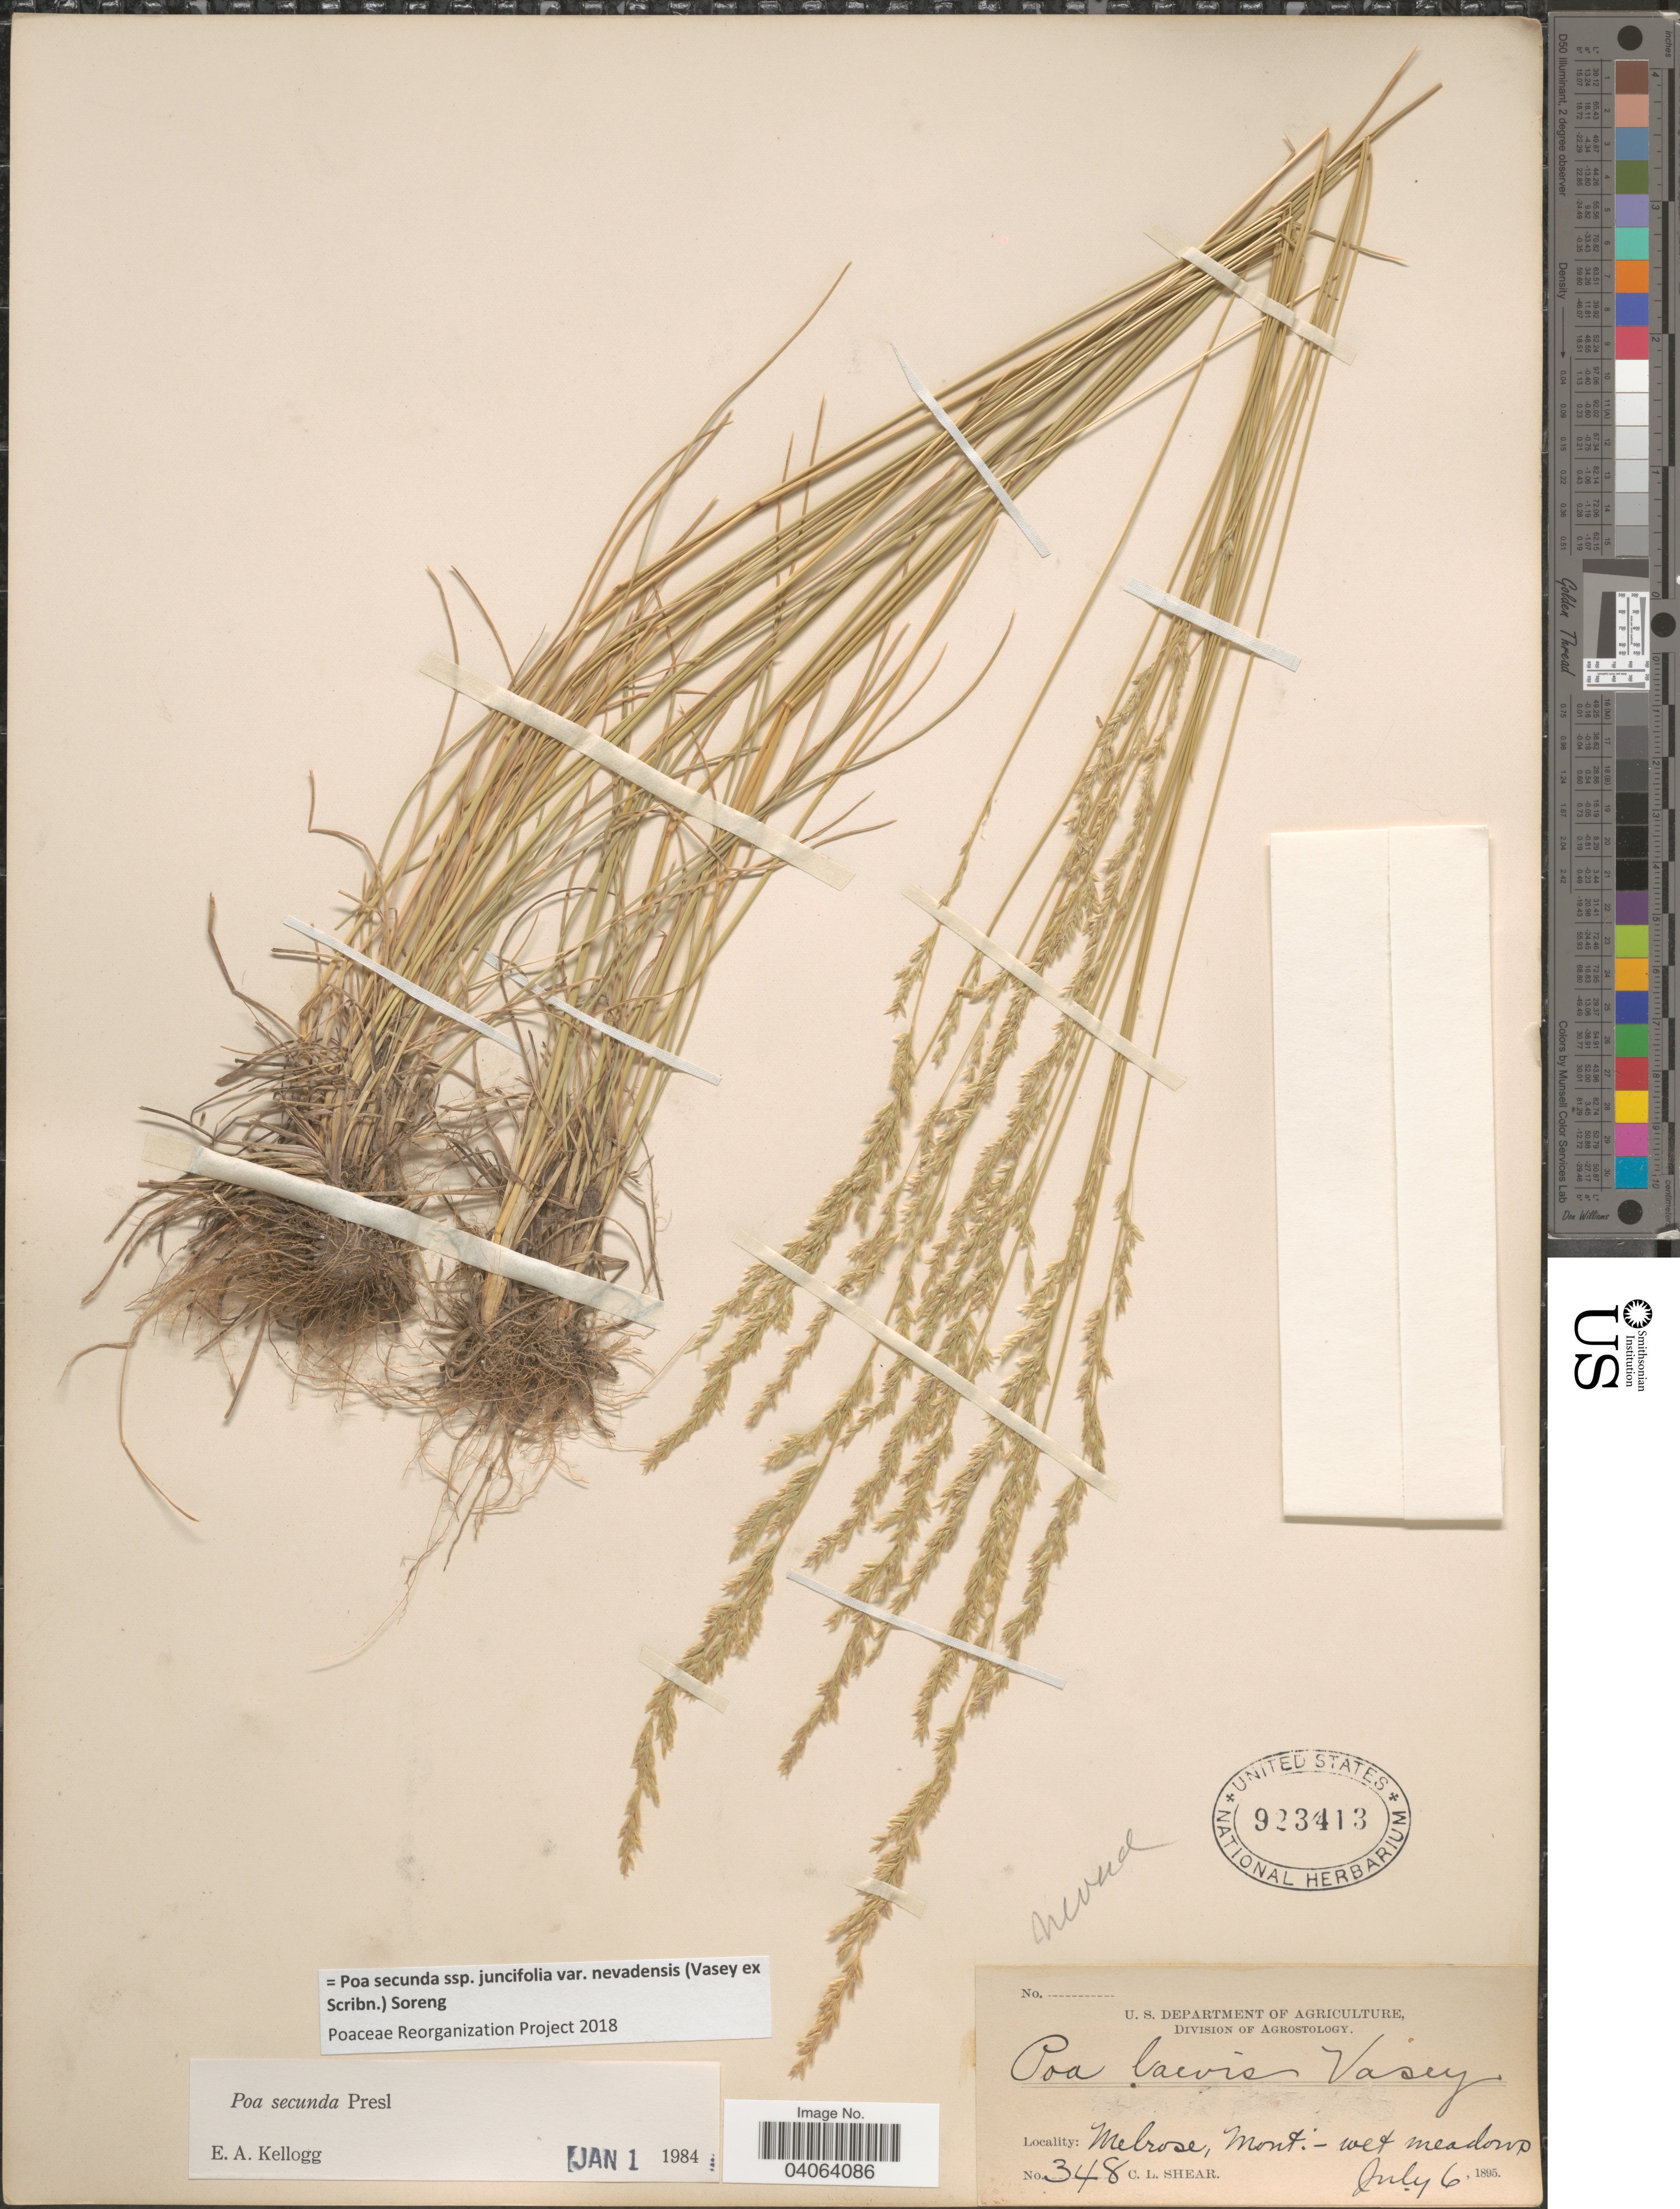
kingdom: Plantae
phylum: Tracheophyta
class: Liliopsida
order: Poales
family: Poaceae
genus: Poa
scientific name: Poa secunda subsp. juncifolia var. nevadensis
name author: (Vasey ex Scribn.) Soreng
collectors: C. L. Shear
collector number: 348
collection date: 1895-07-06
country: United States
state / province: Montana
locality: Melrose.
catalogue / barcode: US 923413